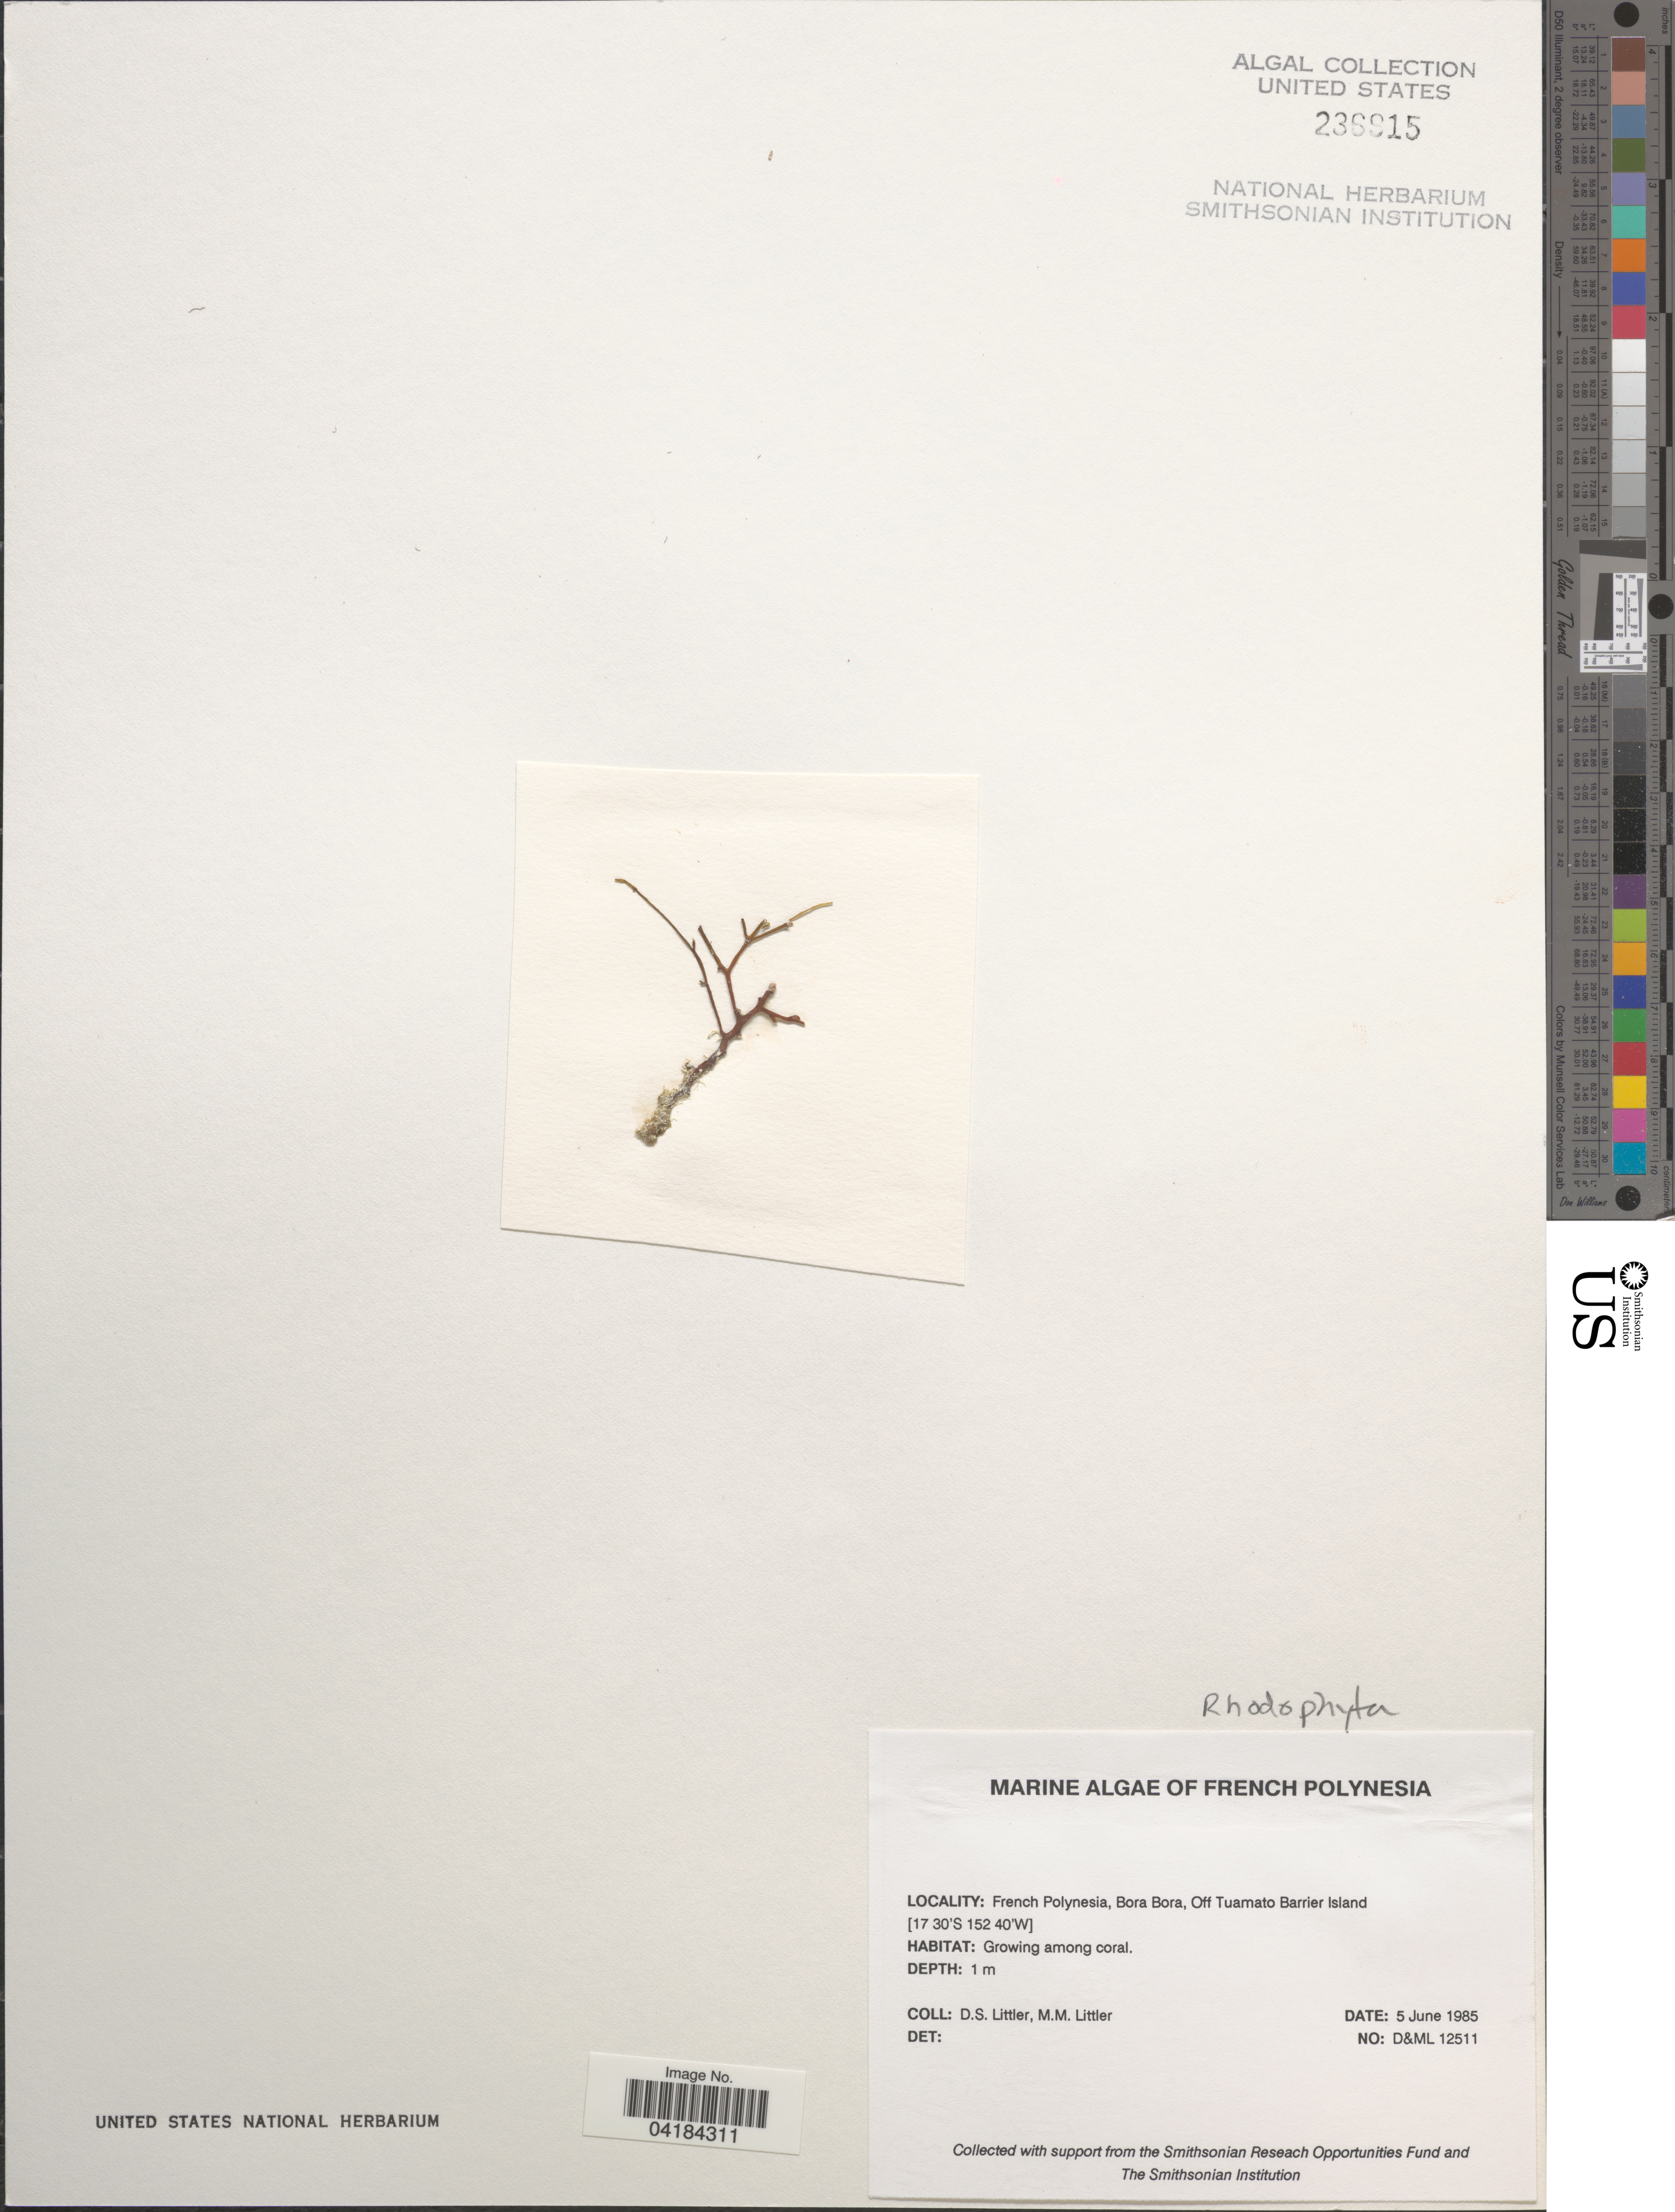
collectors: D. S. Littler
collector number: D&ML12511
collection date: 1985-06-05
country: French Polynesia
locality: Bora Bora, Off Tuamato Barrier Island.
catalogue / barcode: US 236915